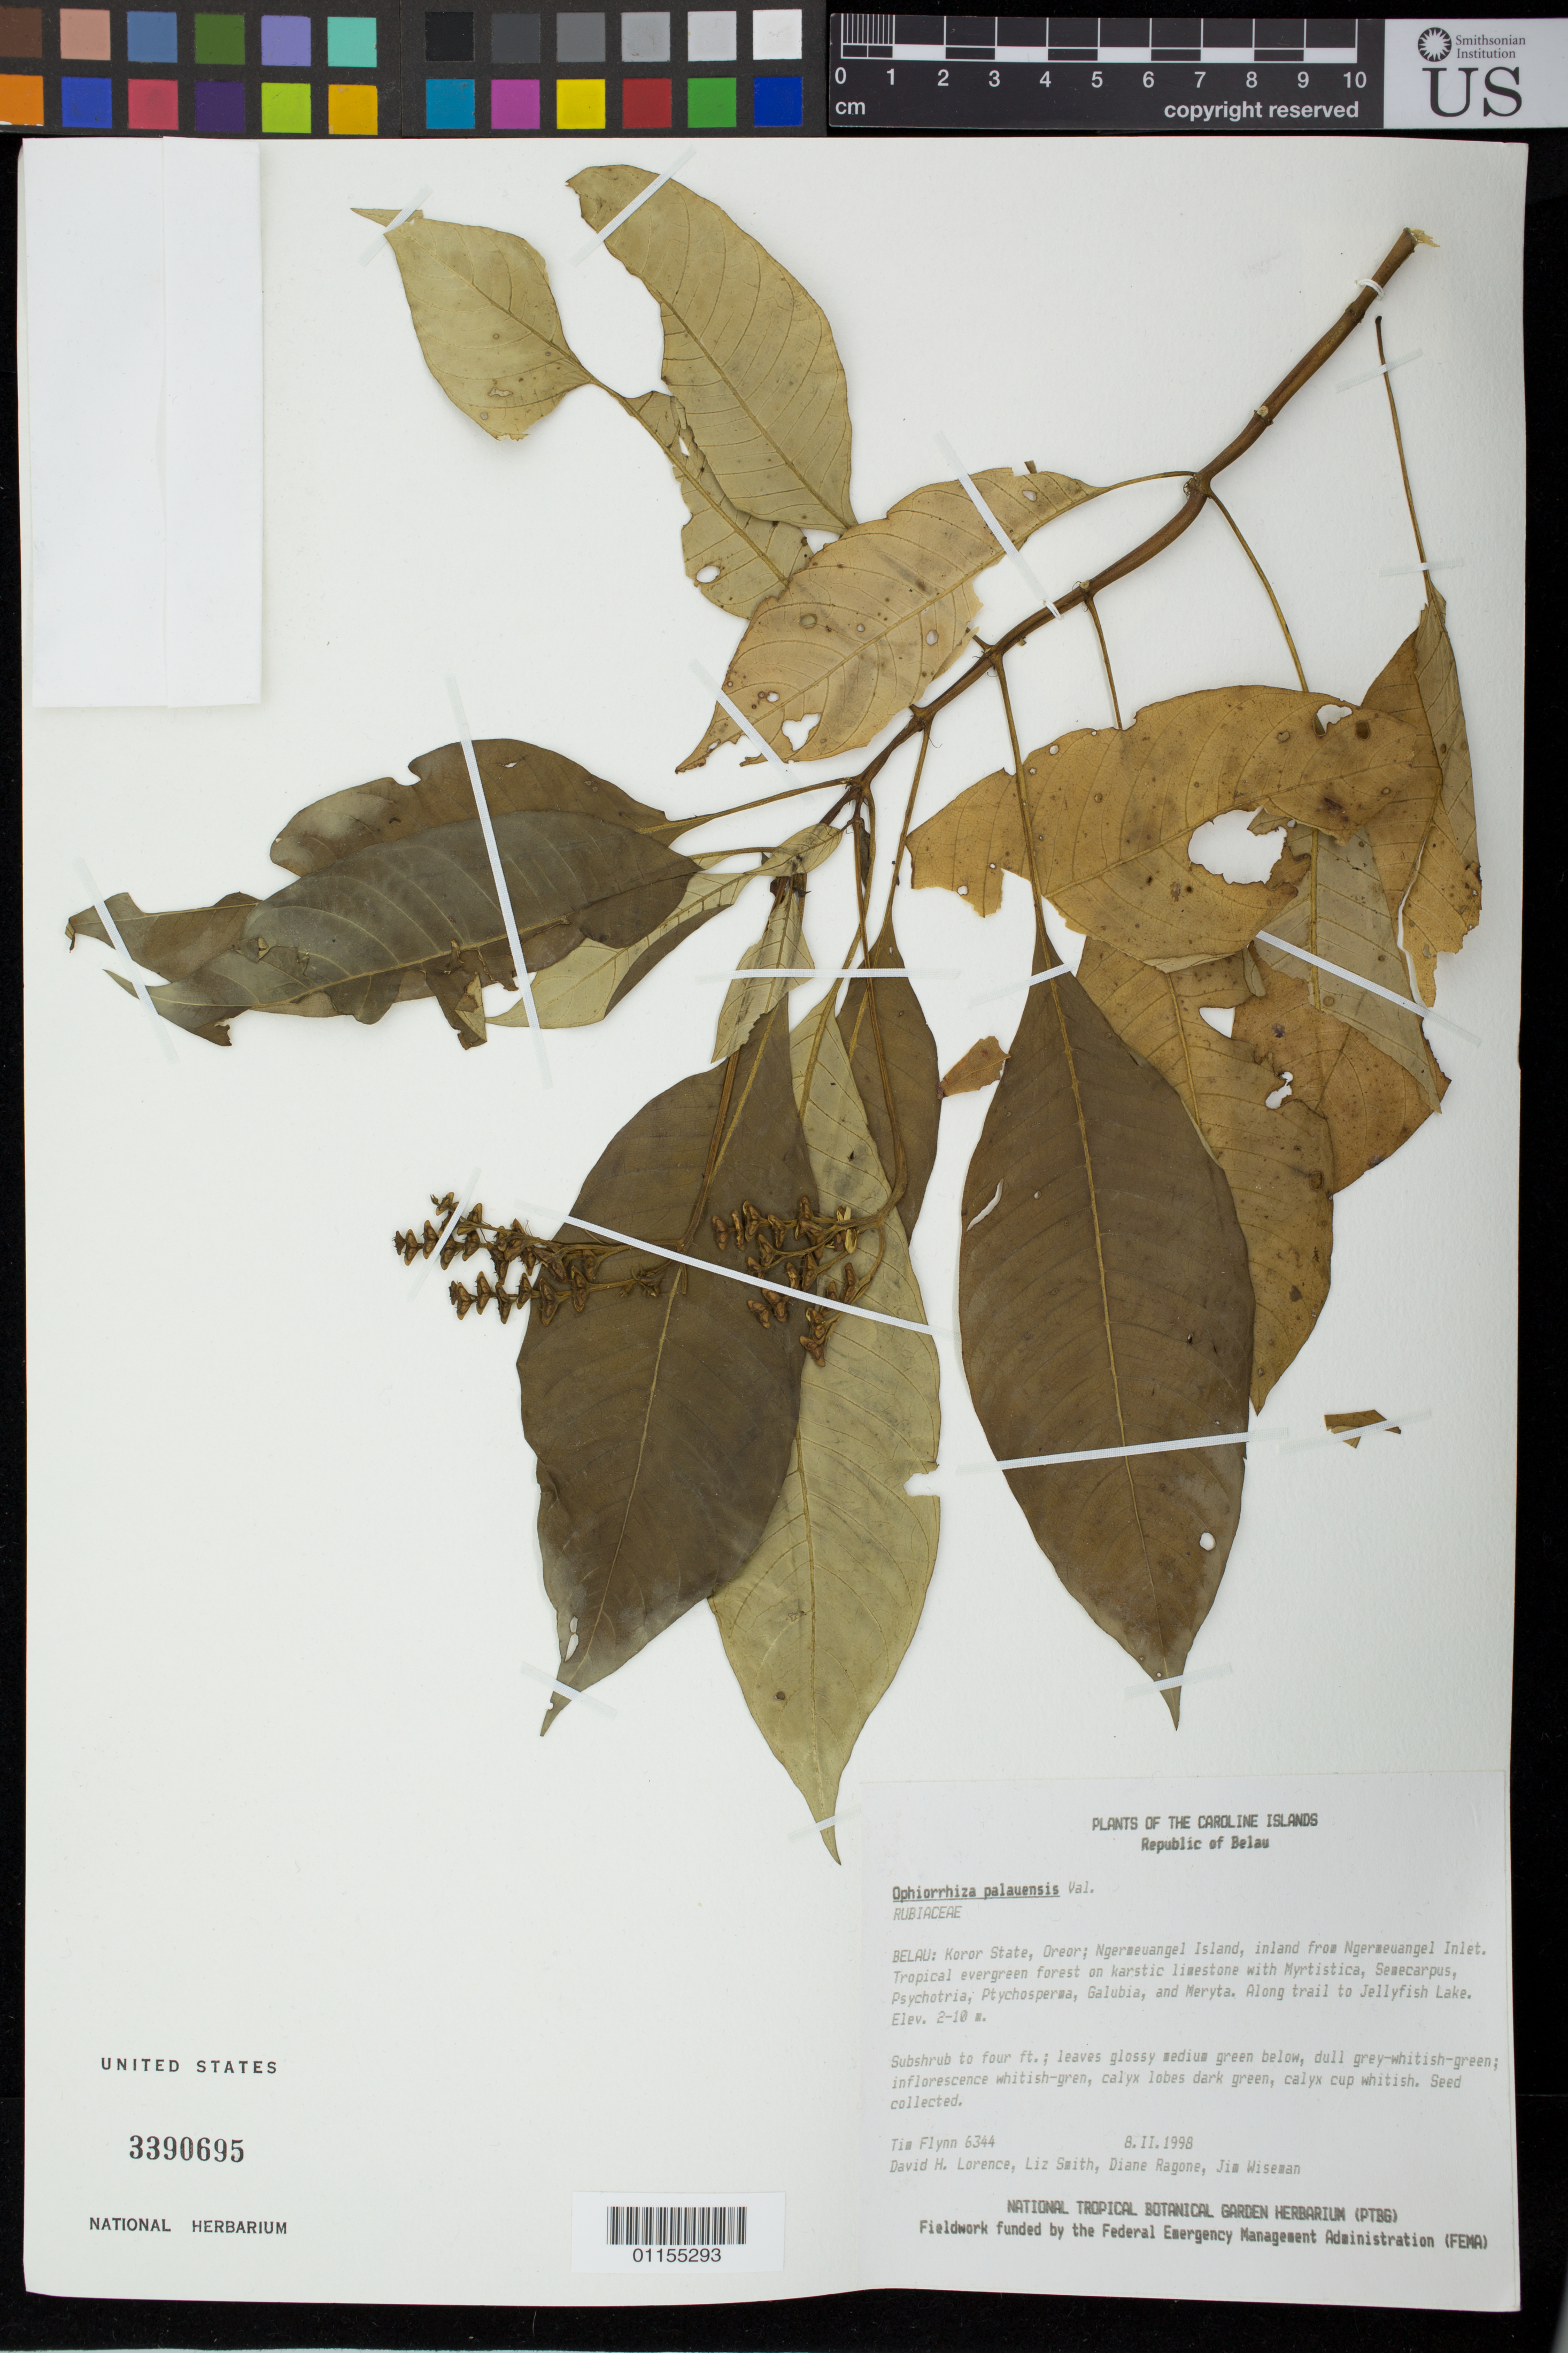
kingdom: Plantae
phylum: Tracheophyta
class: Magnoliopsida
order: Gentianales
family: Rubiaceae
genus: Ophiorrhiza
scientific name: Ophiorrhiza palauensis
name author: Valeton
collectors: T. W. Flynn, D. Lorence, L. Smith, D. Ragone & J. Wiseman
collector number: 6344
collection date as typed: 08 Feb 1998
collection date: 1998-02-08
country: Palau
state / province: Koror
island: Oreor [Koror] I.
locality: Inland from Ngermeunagel Inlet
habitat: tropical evergreen forest.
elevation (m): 2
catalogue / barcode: US 3390695